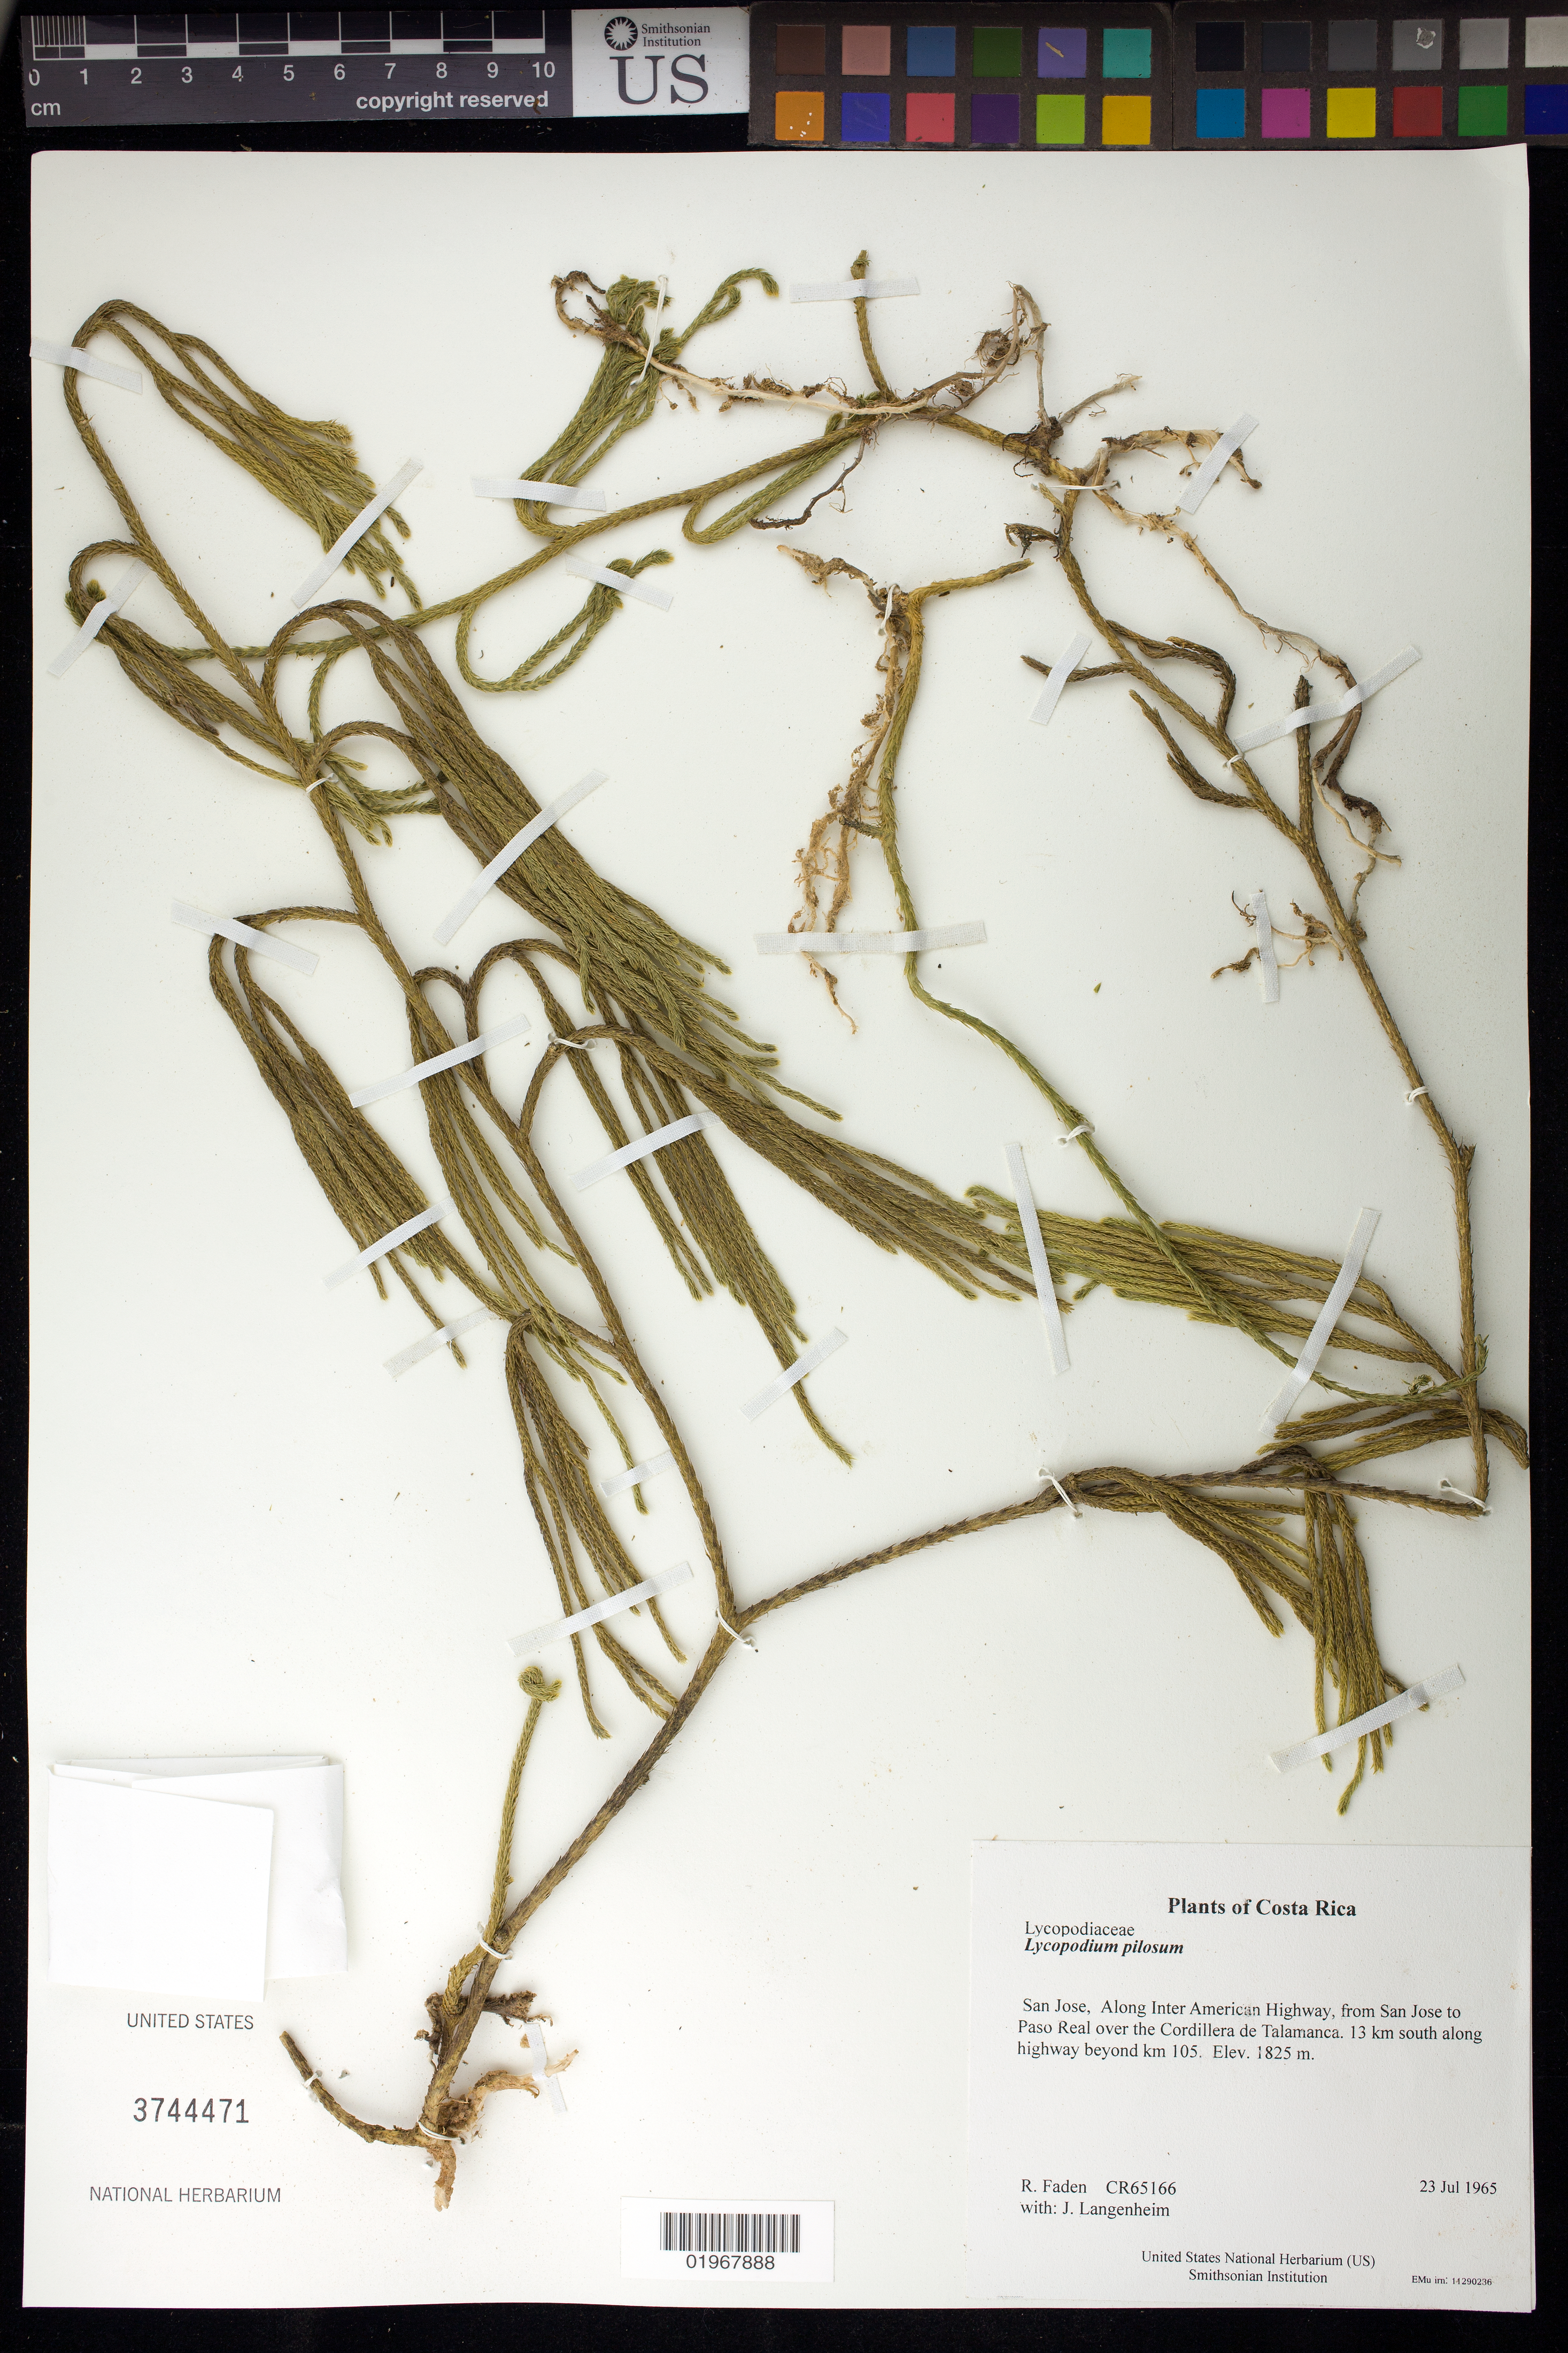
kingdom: Plantae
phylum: Tracheophyta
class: Lycopodiopsida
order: Lycopodiales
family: Lycopodiaceae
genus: Palhinhaea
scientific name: Palhinhaea riofrioi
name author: (Sodiro) Holub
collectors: R. B. Faden & J. Langenheim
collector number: CR65166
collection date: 1965-07-23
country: Costa Rica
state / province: San Jose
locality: Along Inter American Highway, from San Jose to Paso Real over the Cordillera de Talamanca, .13 km south along highway beyond km 105.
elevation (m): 1825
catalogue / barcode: US 3744471